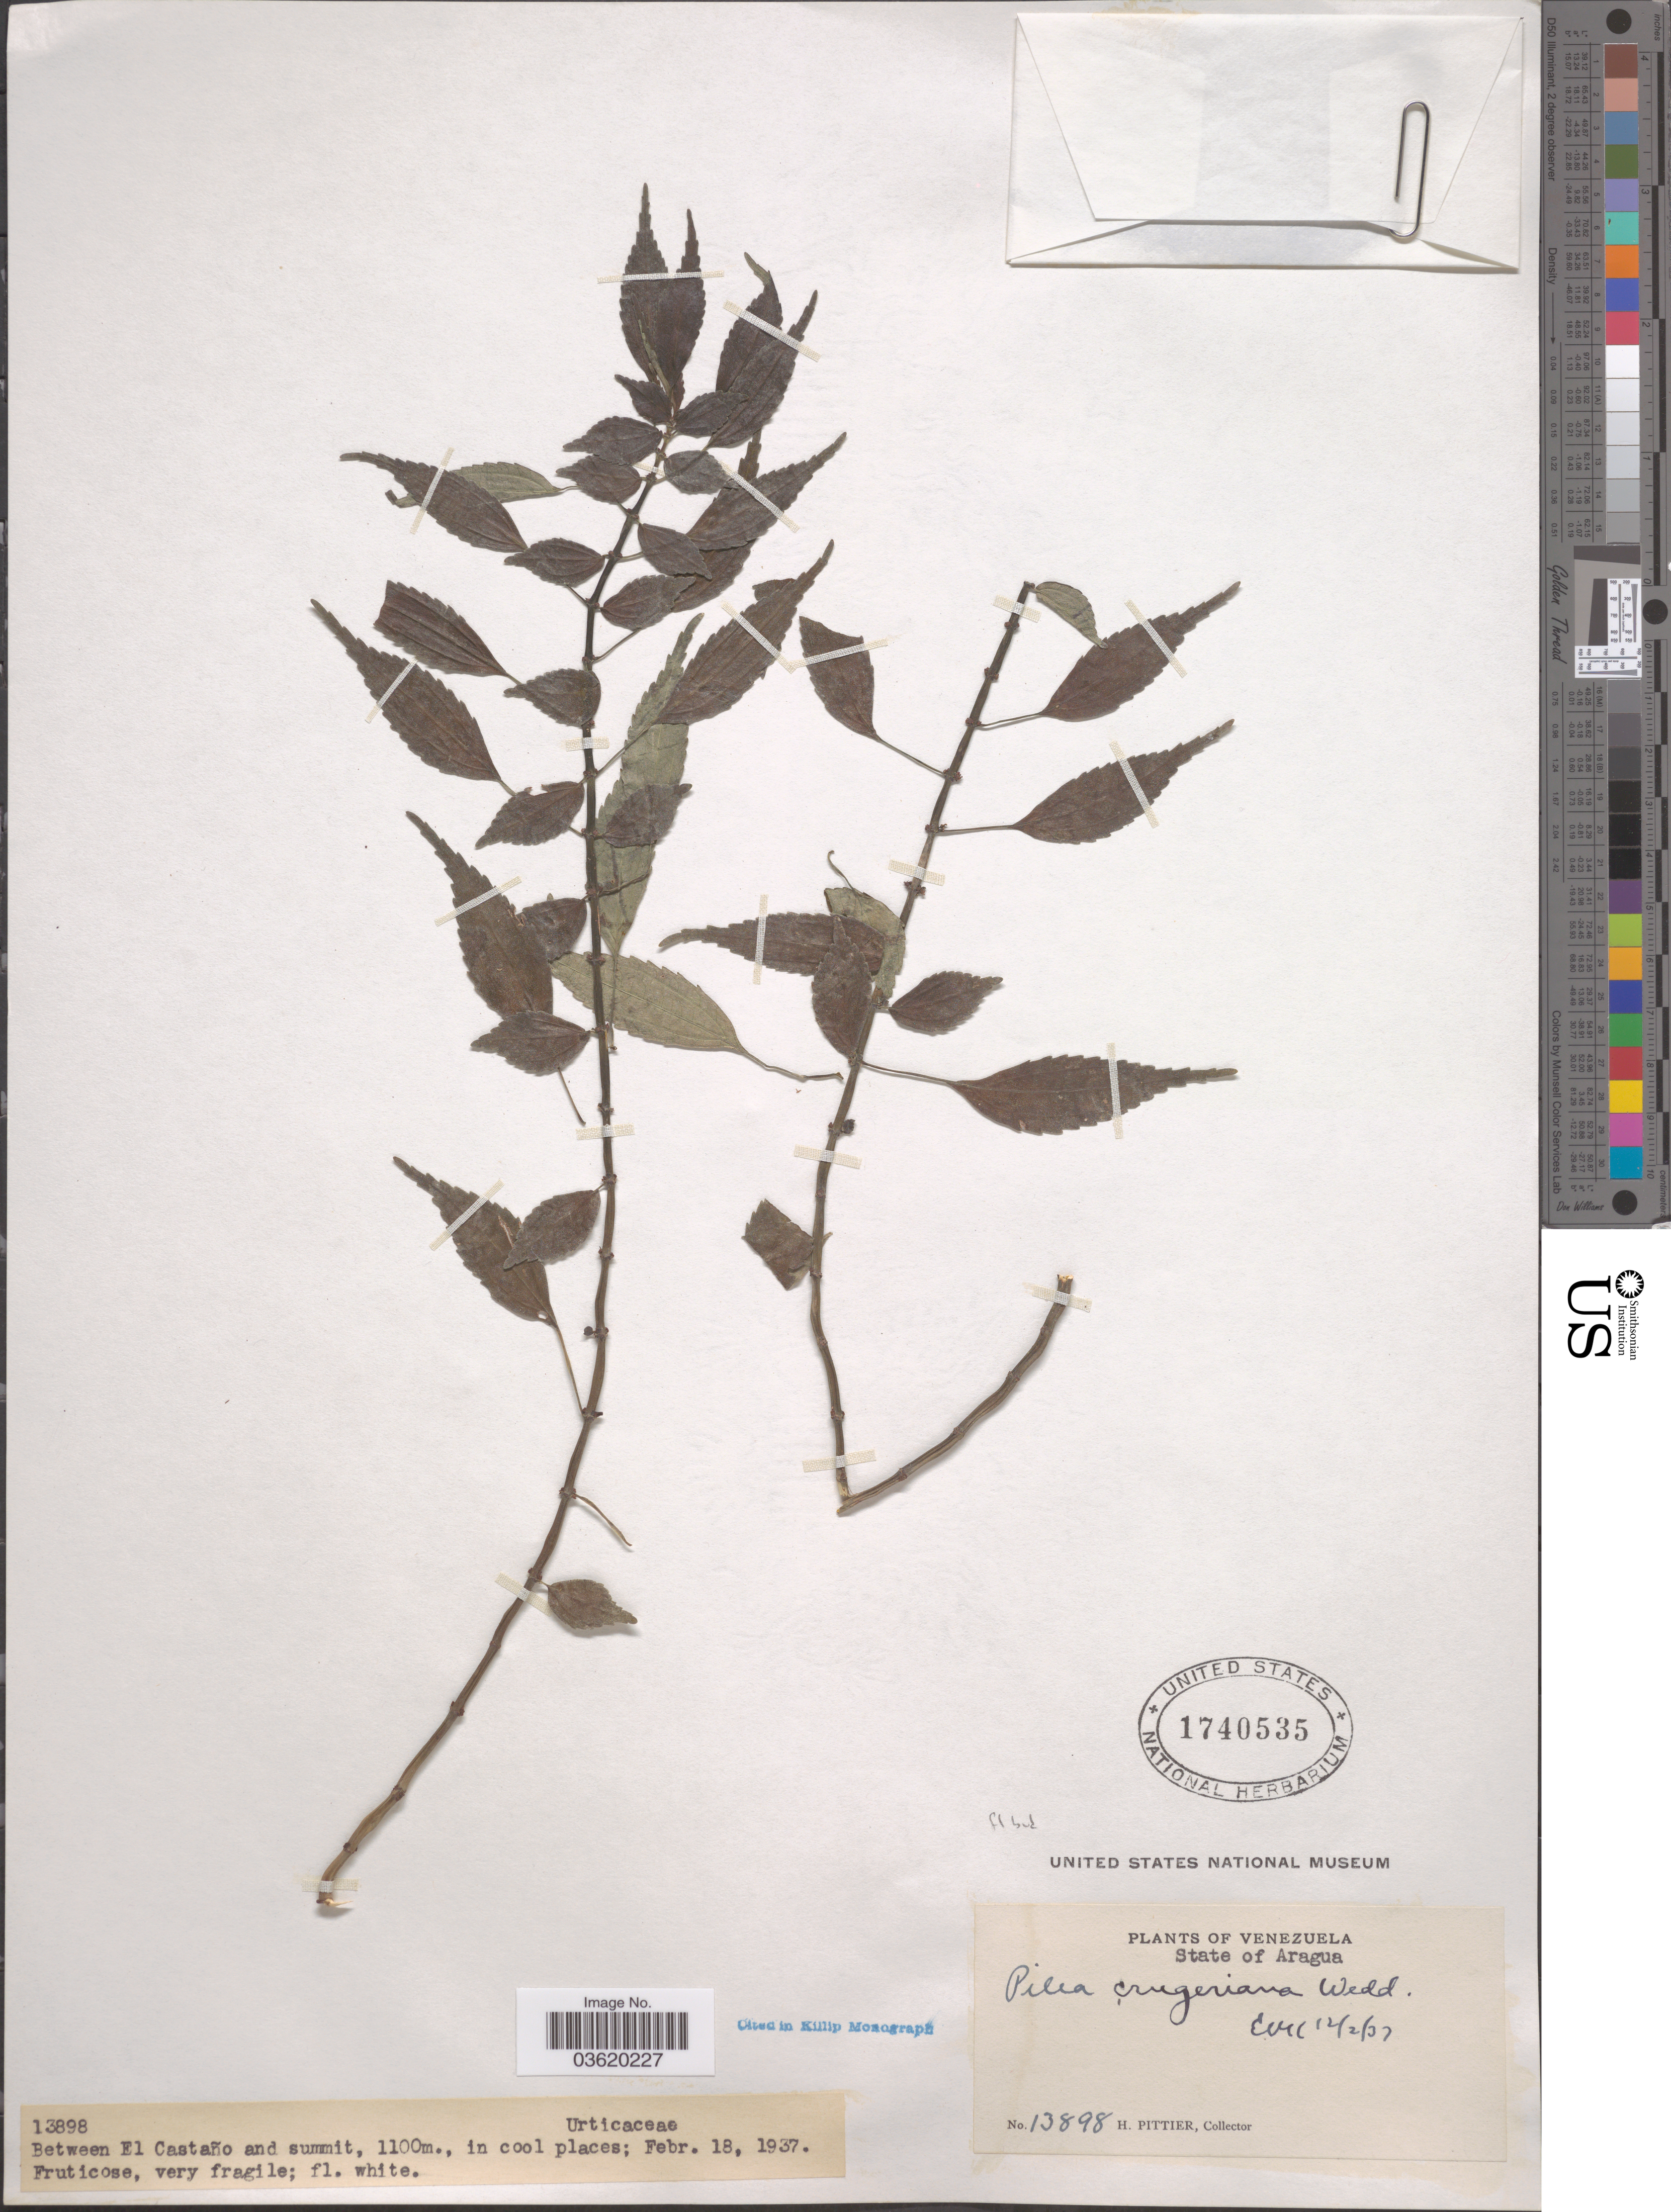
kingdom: Plantae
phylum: Tracheophyta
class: Magnoliopsida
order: Rosales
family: Urticaceae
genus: Pilea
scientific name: Pilea cruegeriana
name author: Wedd.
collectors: H. F. Pittier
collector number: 13898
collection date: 1937-02-18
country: Venezuela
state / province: Aragua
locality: Between El Castaño and summit.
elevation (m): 1100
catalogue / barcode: US 1740535